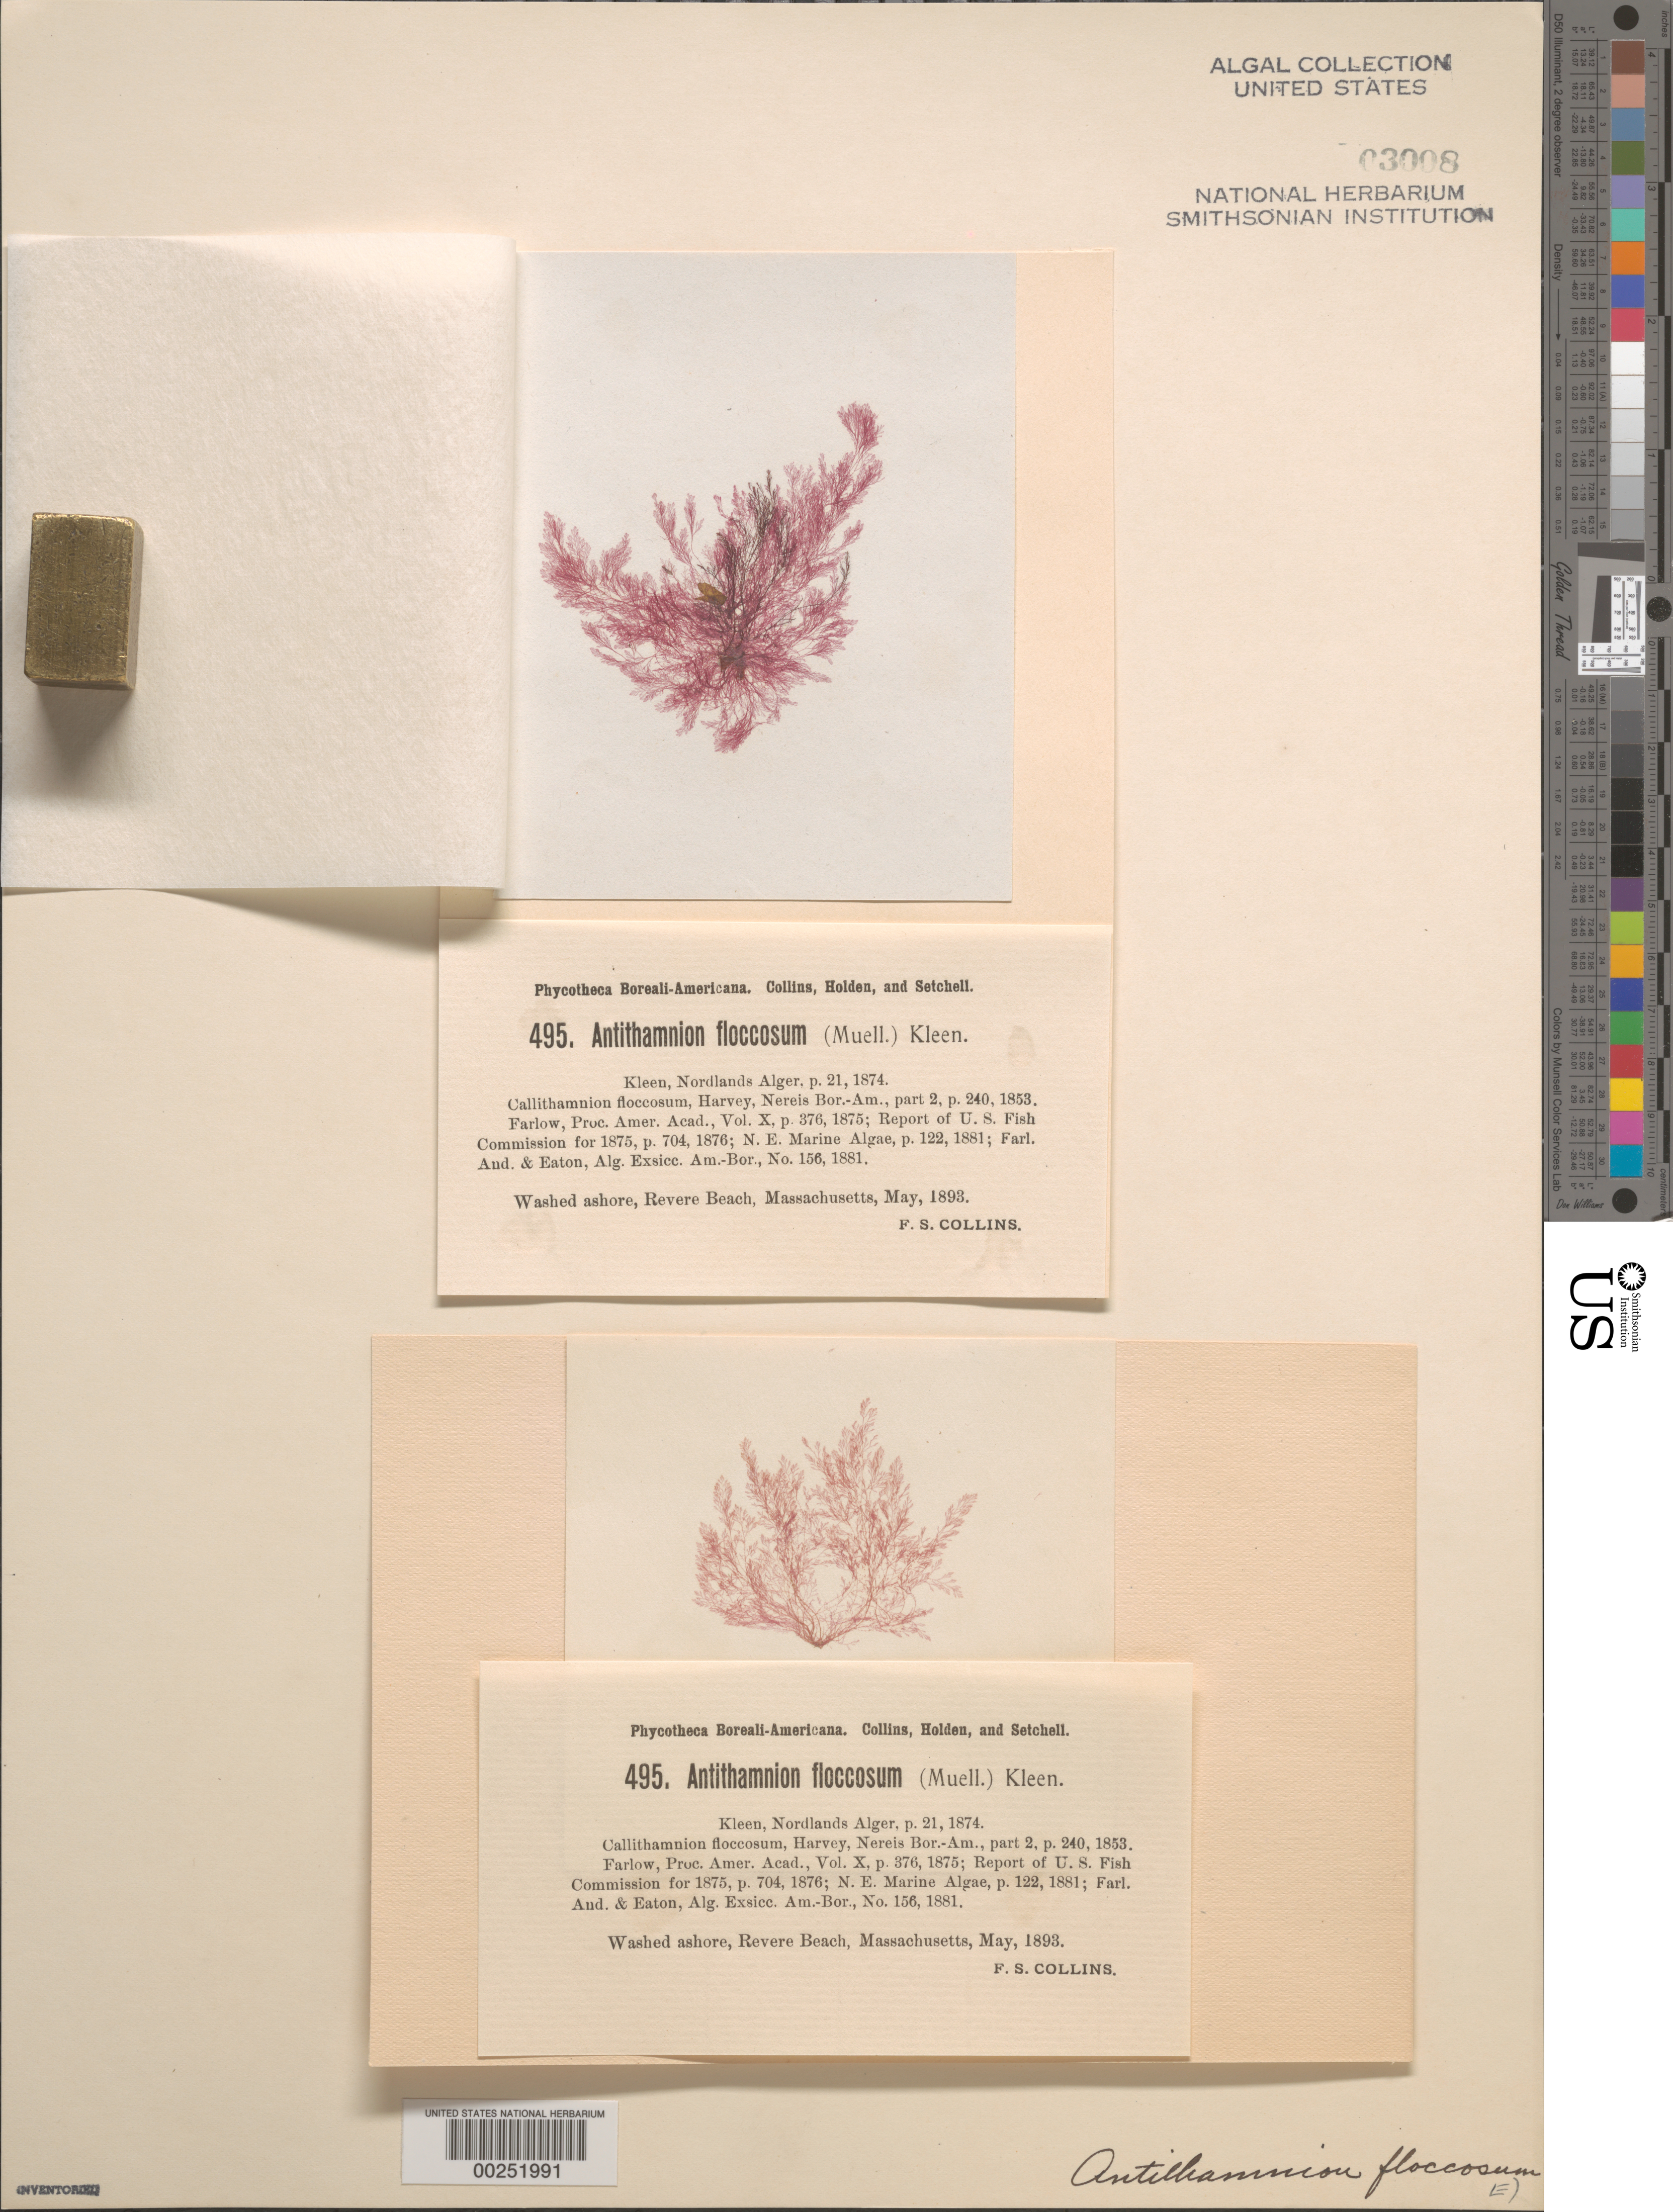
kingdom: Plantae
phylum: Rhodophyta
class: Florideophyceae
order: Ceramiales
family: Ceramiaceae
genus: Antithamnionella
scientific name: Antithamnionella floccosa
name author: (O.F. Muell.) Whittick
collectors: F. Collins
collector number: PB-A 495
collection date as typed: May 1893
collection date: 1893-05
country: United States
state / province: Massachusetts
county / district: Suffolk County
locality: Revere Beach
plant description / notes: Collins, Holden & Setchell, Phycotheca Boreali-Americana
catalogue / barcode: US 3008